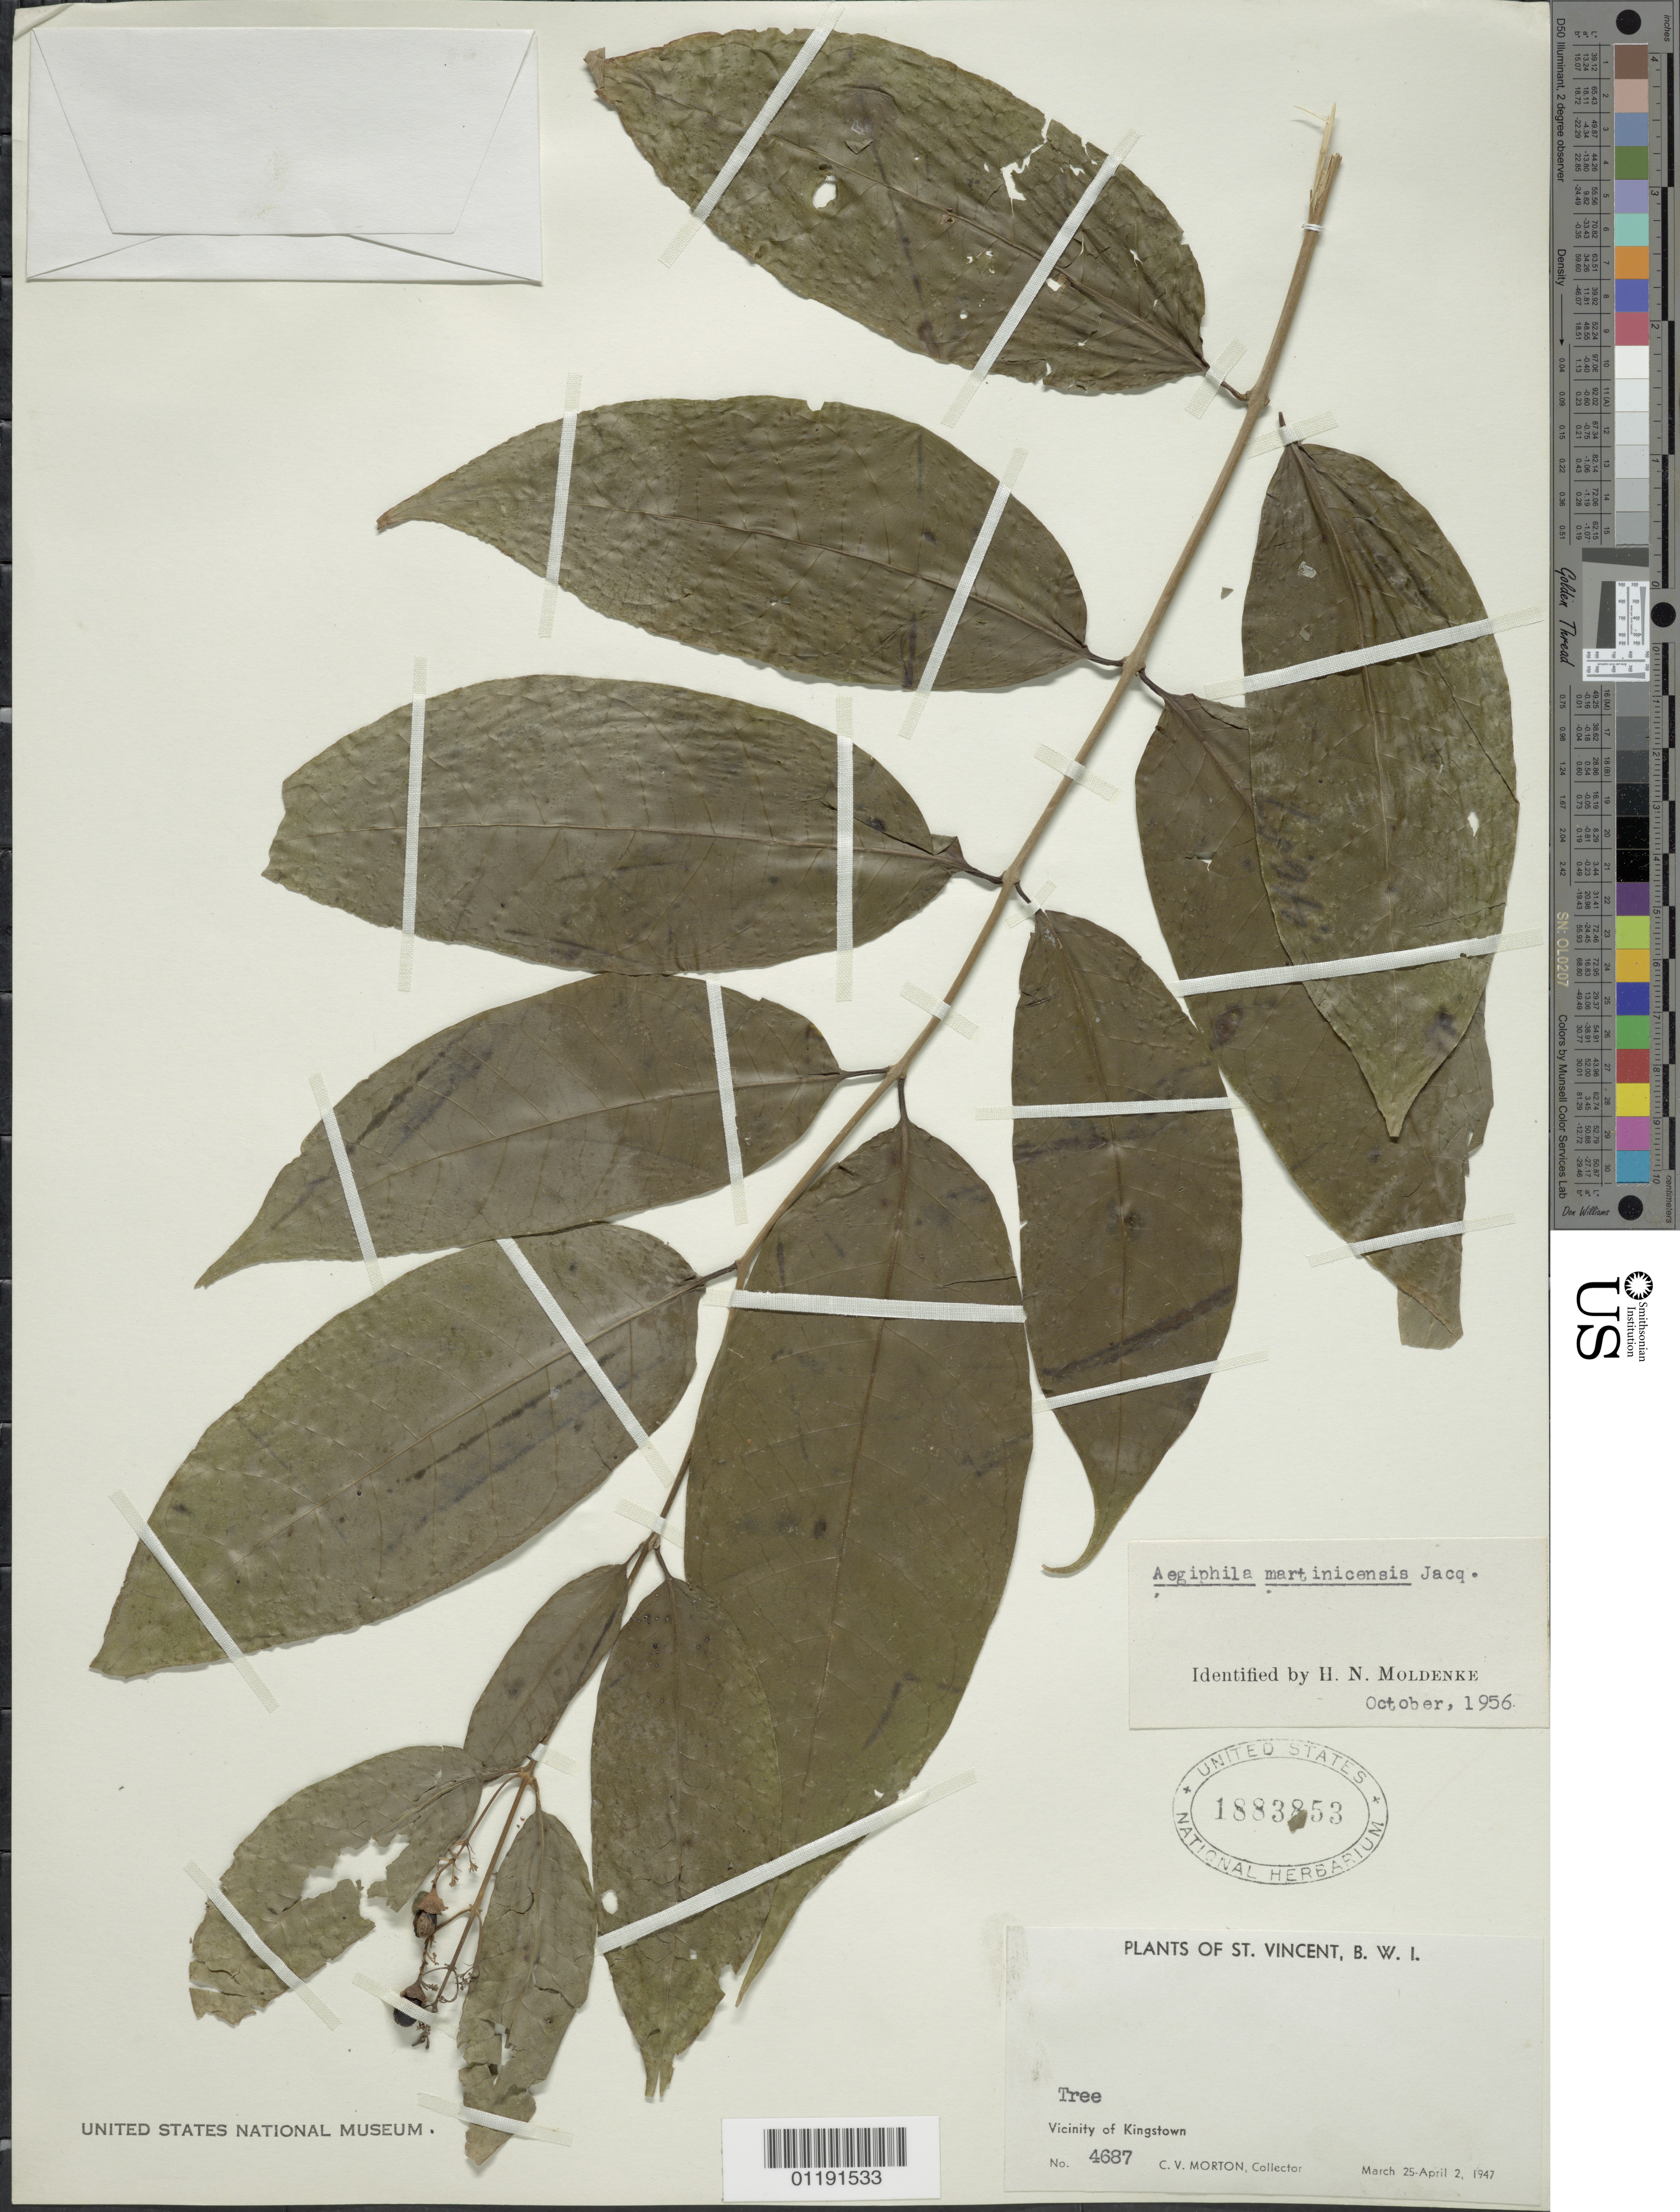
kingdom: Plantae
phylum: Tracheophyta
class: Magnoliopsida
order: Lamiales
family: Lamiaceae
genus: Aegiphila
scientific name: Aegiphila martinicensis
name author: Jacq.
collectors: C. V. Morton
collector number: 4687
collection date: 1947-03-25/1947-04-02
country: St. Vincent - Grenadines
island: Saint Vincent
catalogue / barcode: US 1883853